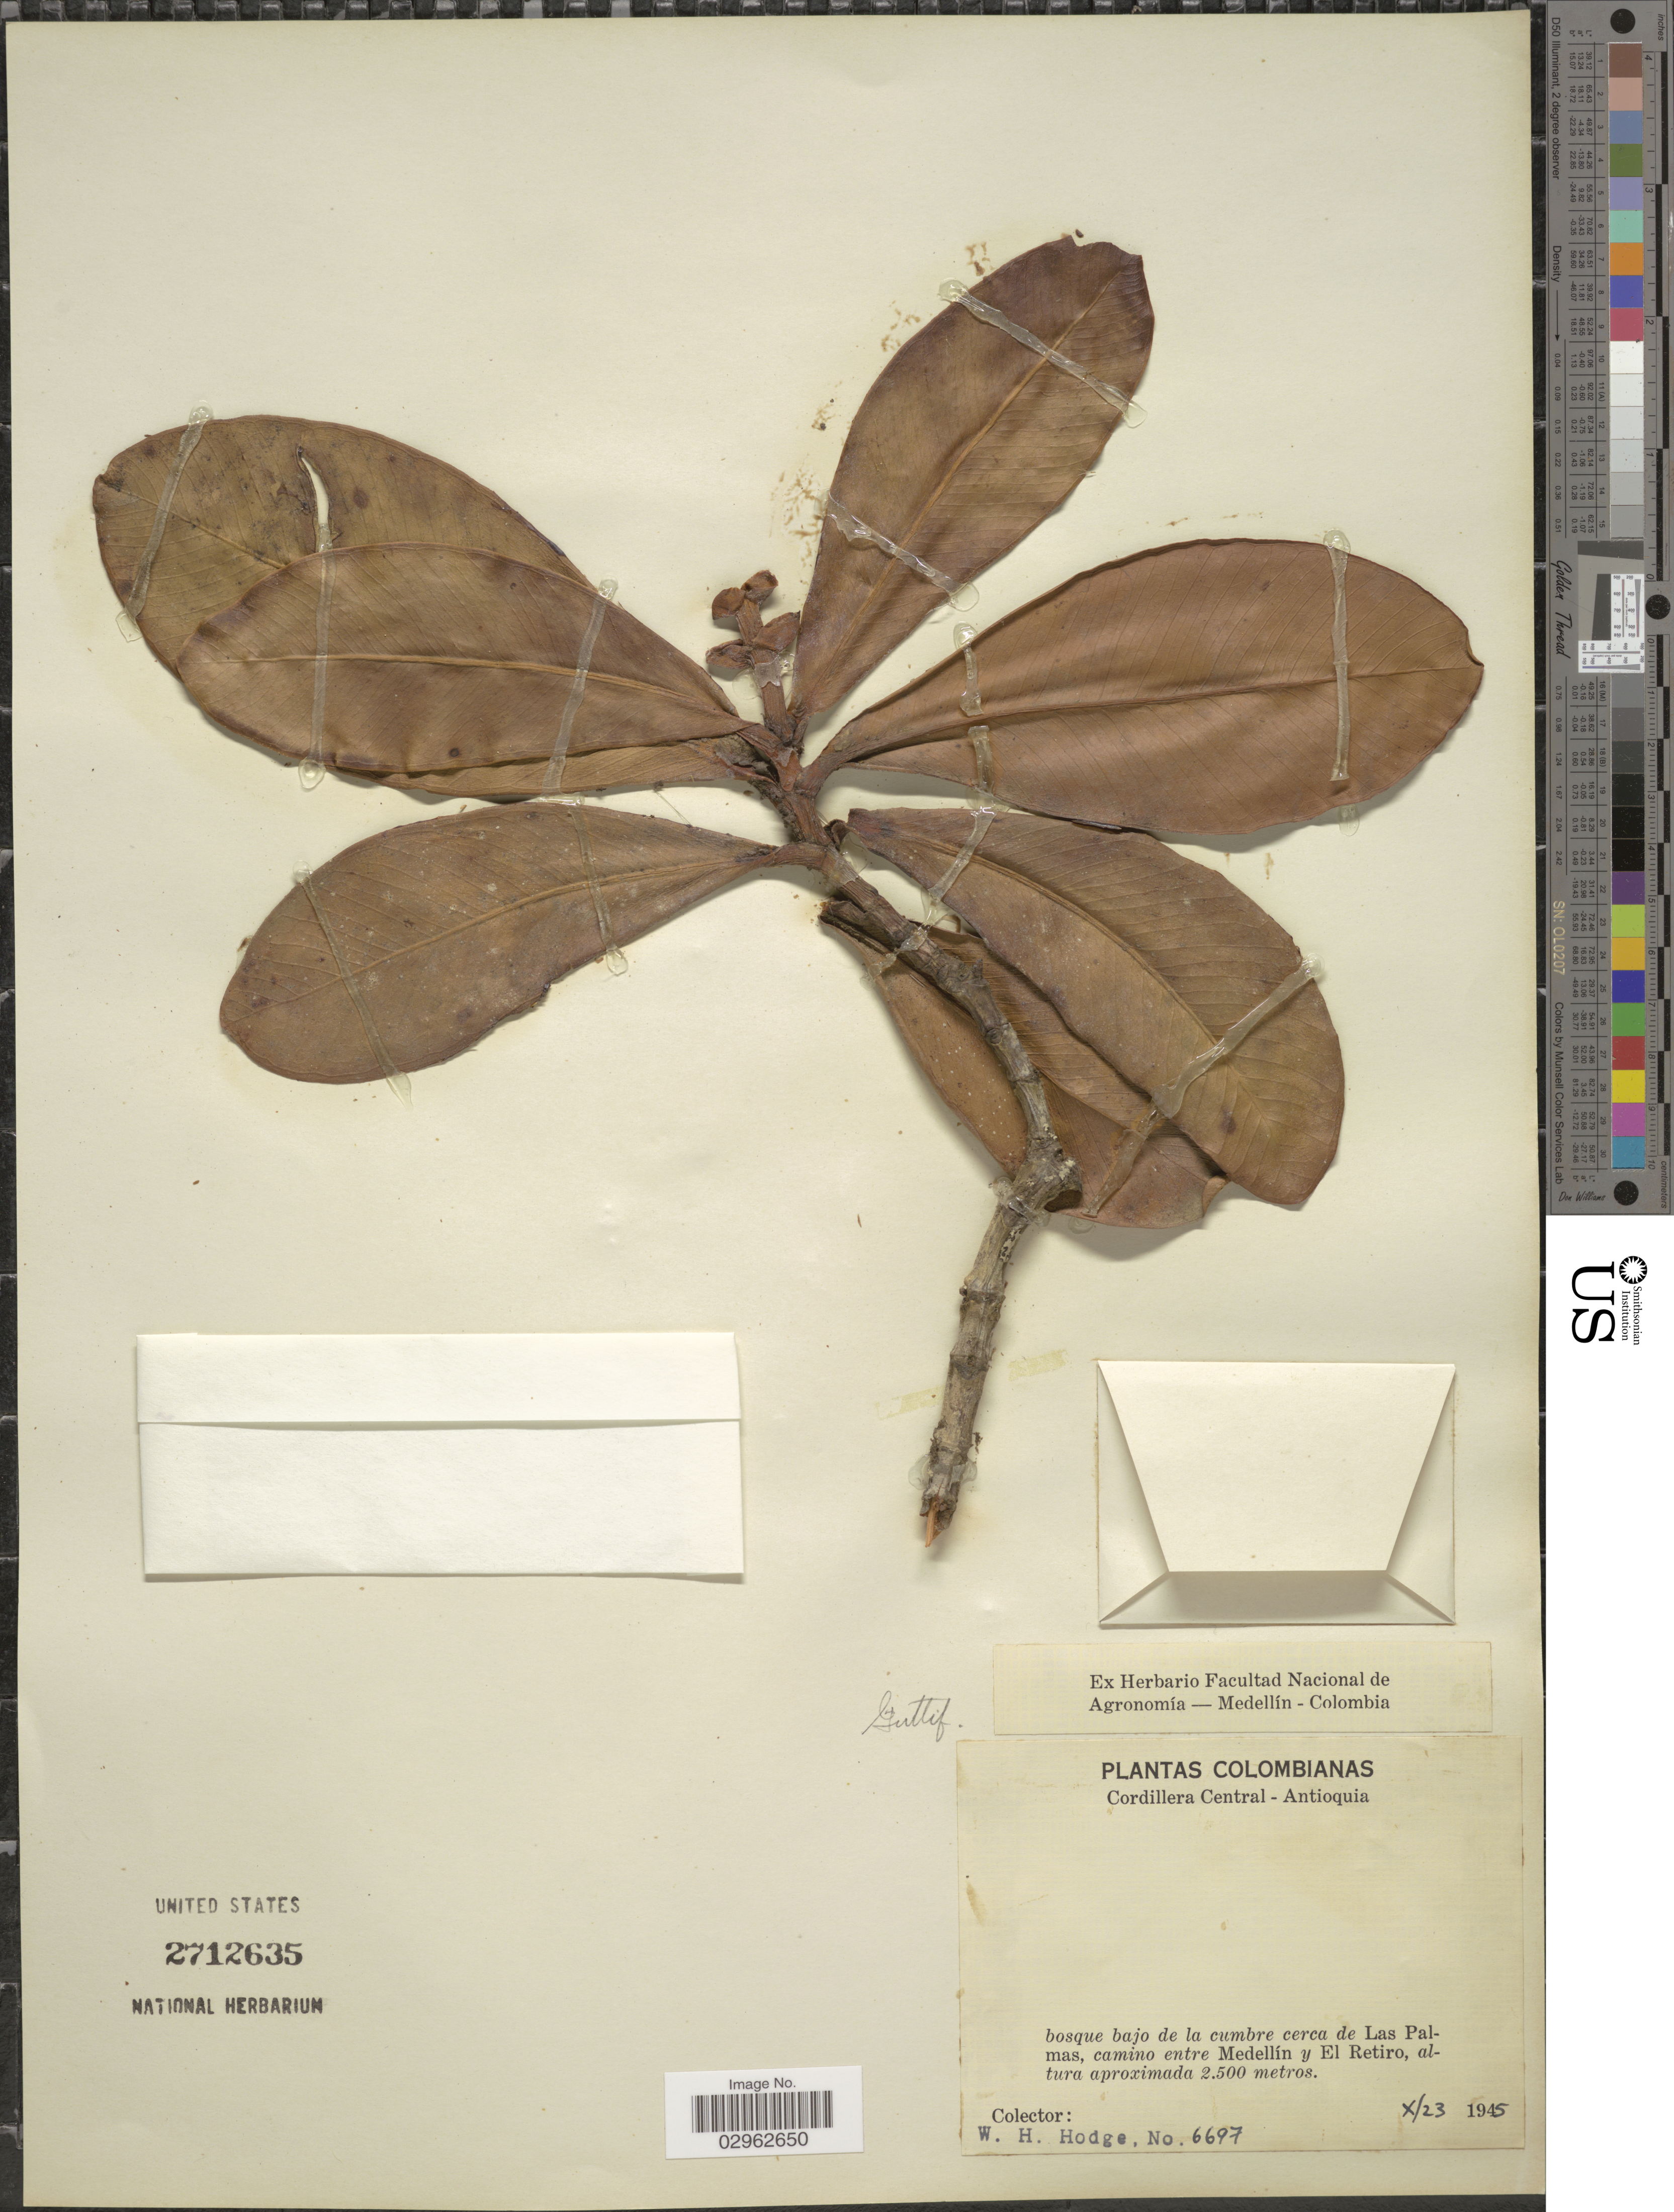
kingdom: Plantae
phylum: Tracheophyta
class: Magnoliopsida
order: Malpighiales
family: Clusiaceae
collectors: W. Hodge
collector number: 6697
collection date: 1945-10-23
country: Colombia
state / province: Antioquia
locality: Cordillera Central - Antioquia, bosque bajo de la cumbre cerca de Las Palmas, camino entre Medellín y El Retiro.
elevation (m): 2500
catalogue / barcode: US 2712635